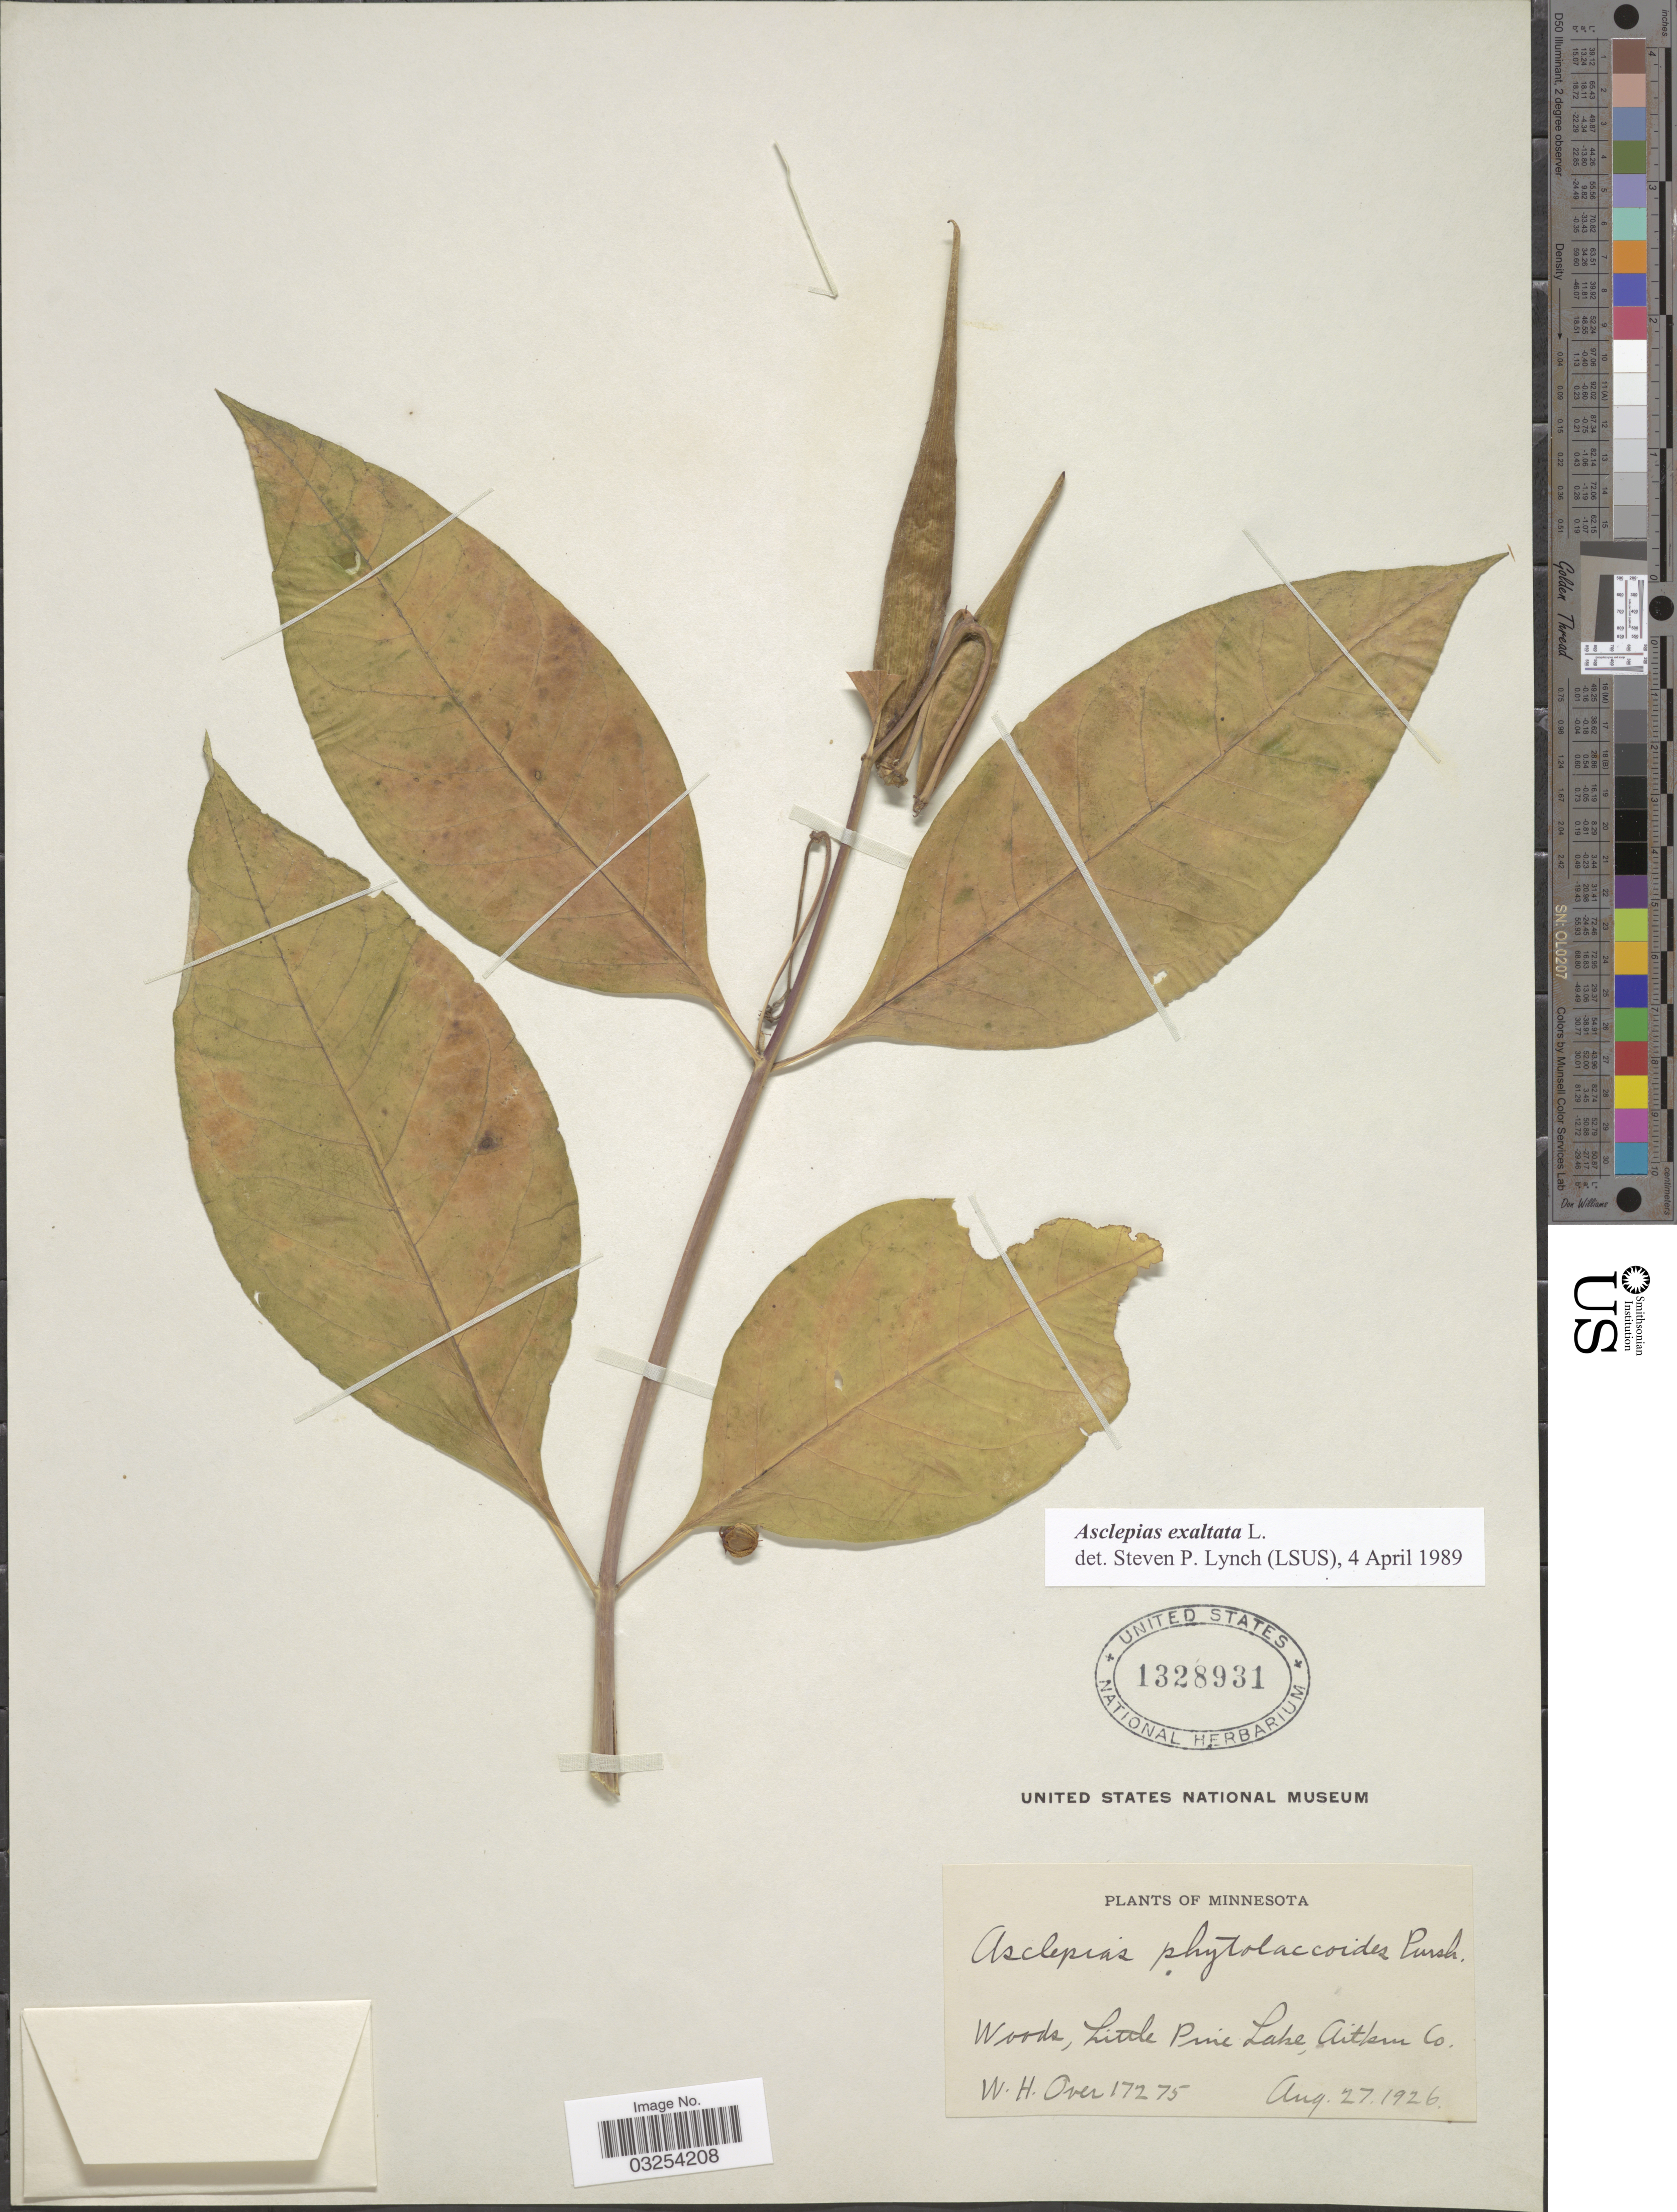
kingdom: Plantae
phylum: Tracheophyta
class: Magnoliopsida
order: Gentianales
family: Apocynaceae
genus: Asclepias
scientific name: Asclepias exaltata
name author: Muhl.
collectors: W. Over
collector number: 17275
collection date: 1926-08-27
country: United States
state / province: Minnesota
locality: Woods, Little Pine Lake, Aitkin Co.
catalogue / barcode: US 1328931